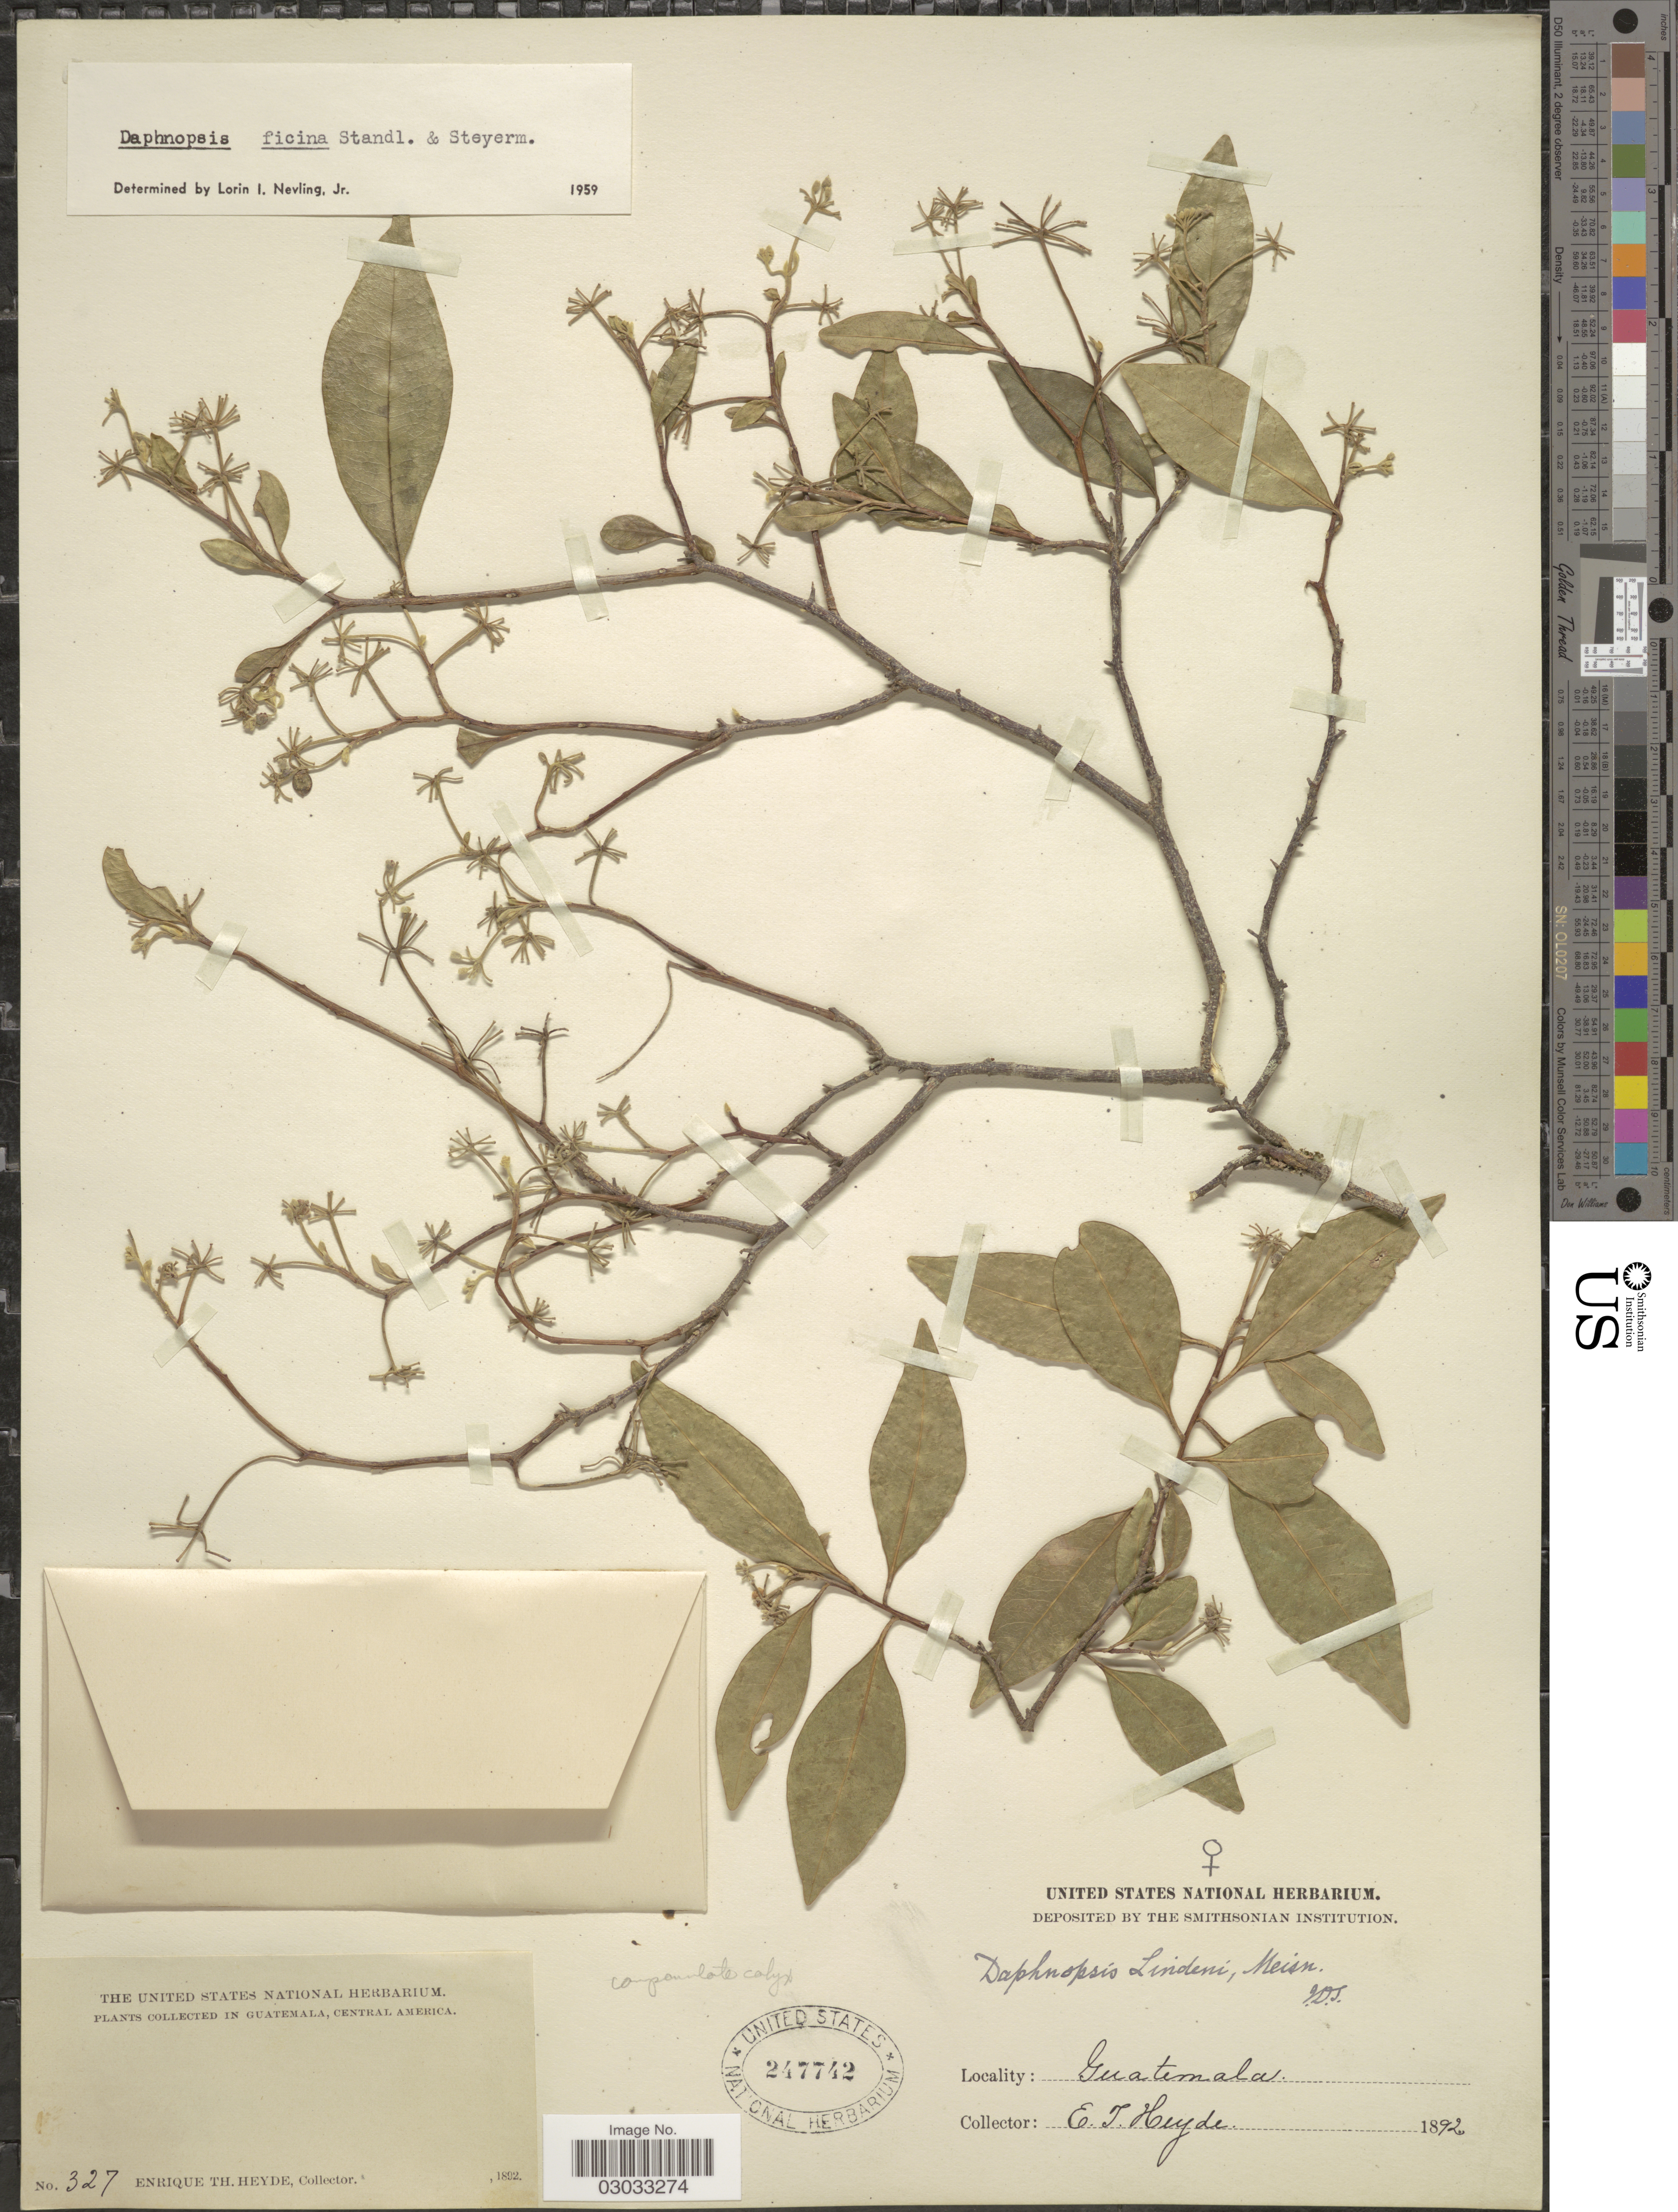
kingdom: Plantae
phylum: Tracheophyta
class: Magnoliopsida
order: Malvales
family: Thymelaeaceae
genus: Daphnopsis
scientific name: Daphnopsis ficina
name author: Standl. & Steyerm.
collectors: E. T. Heyde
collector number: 327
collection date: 1892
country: Guatemala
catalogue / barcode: US 247742